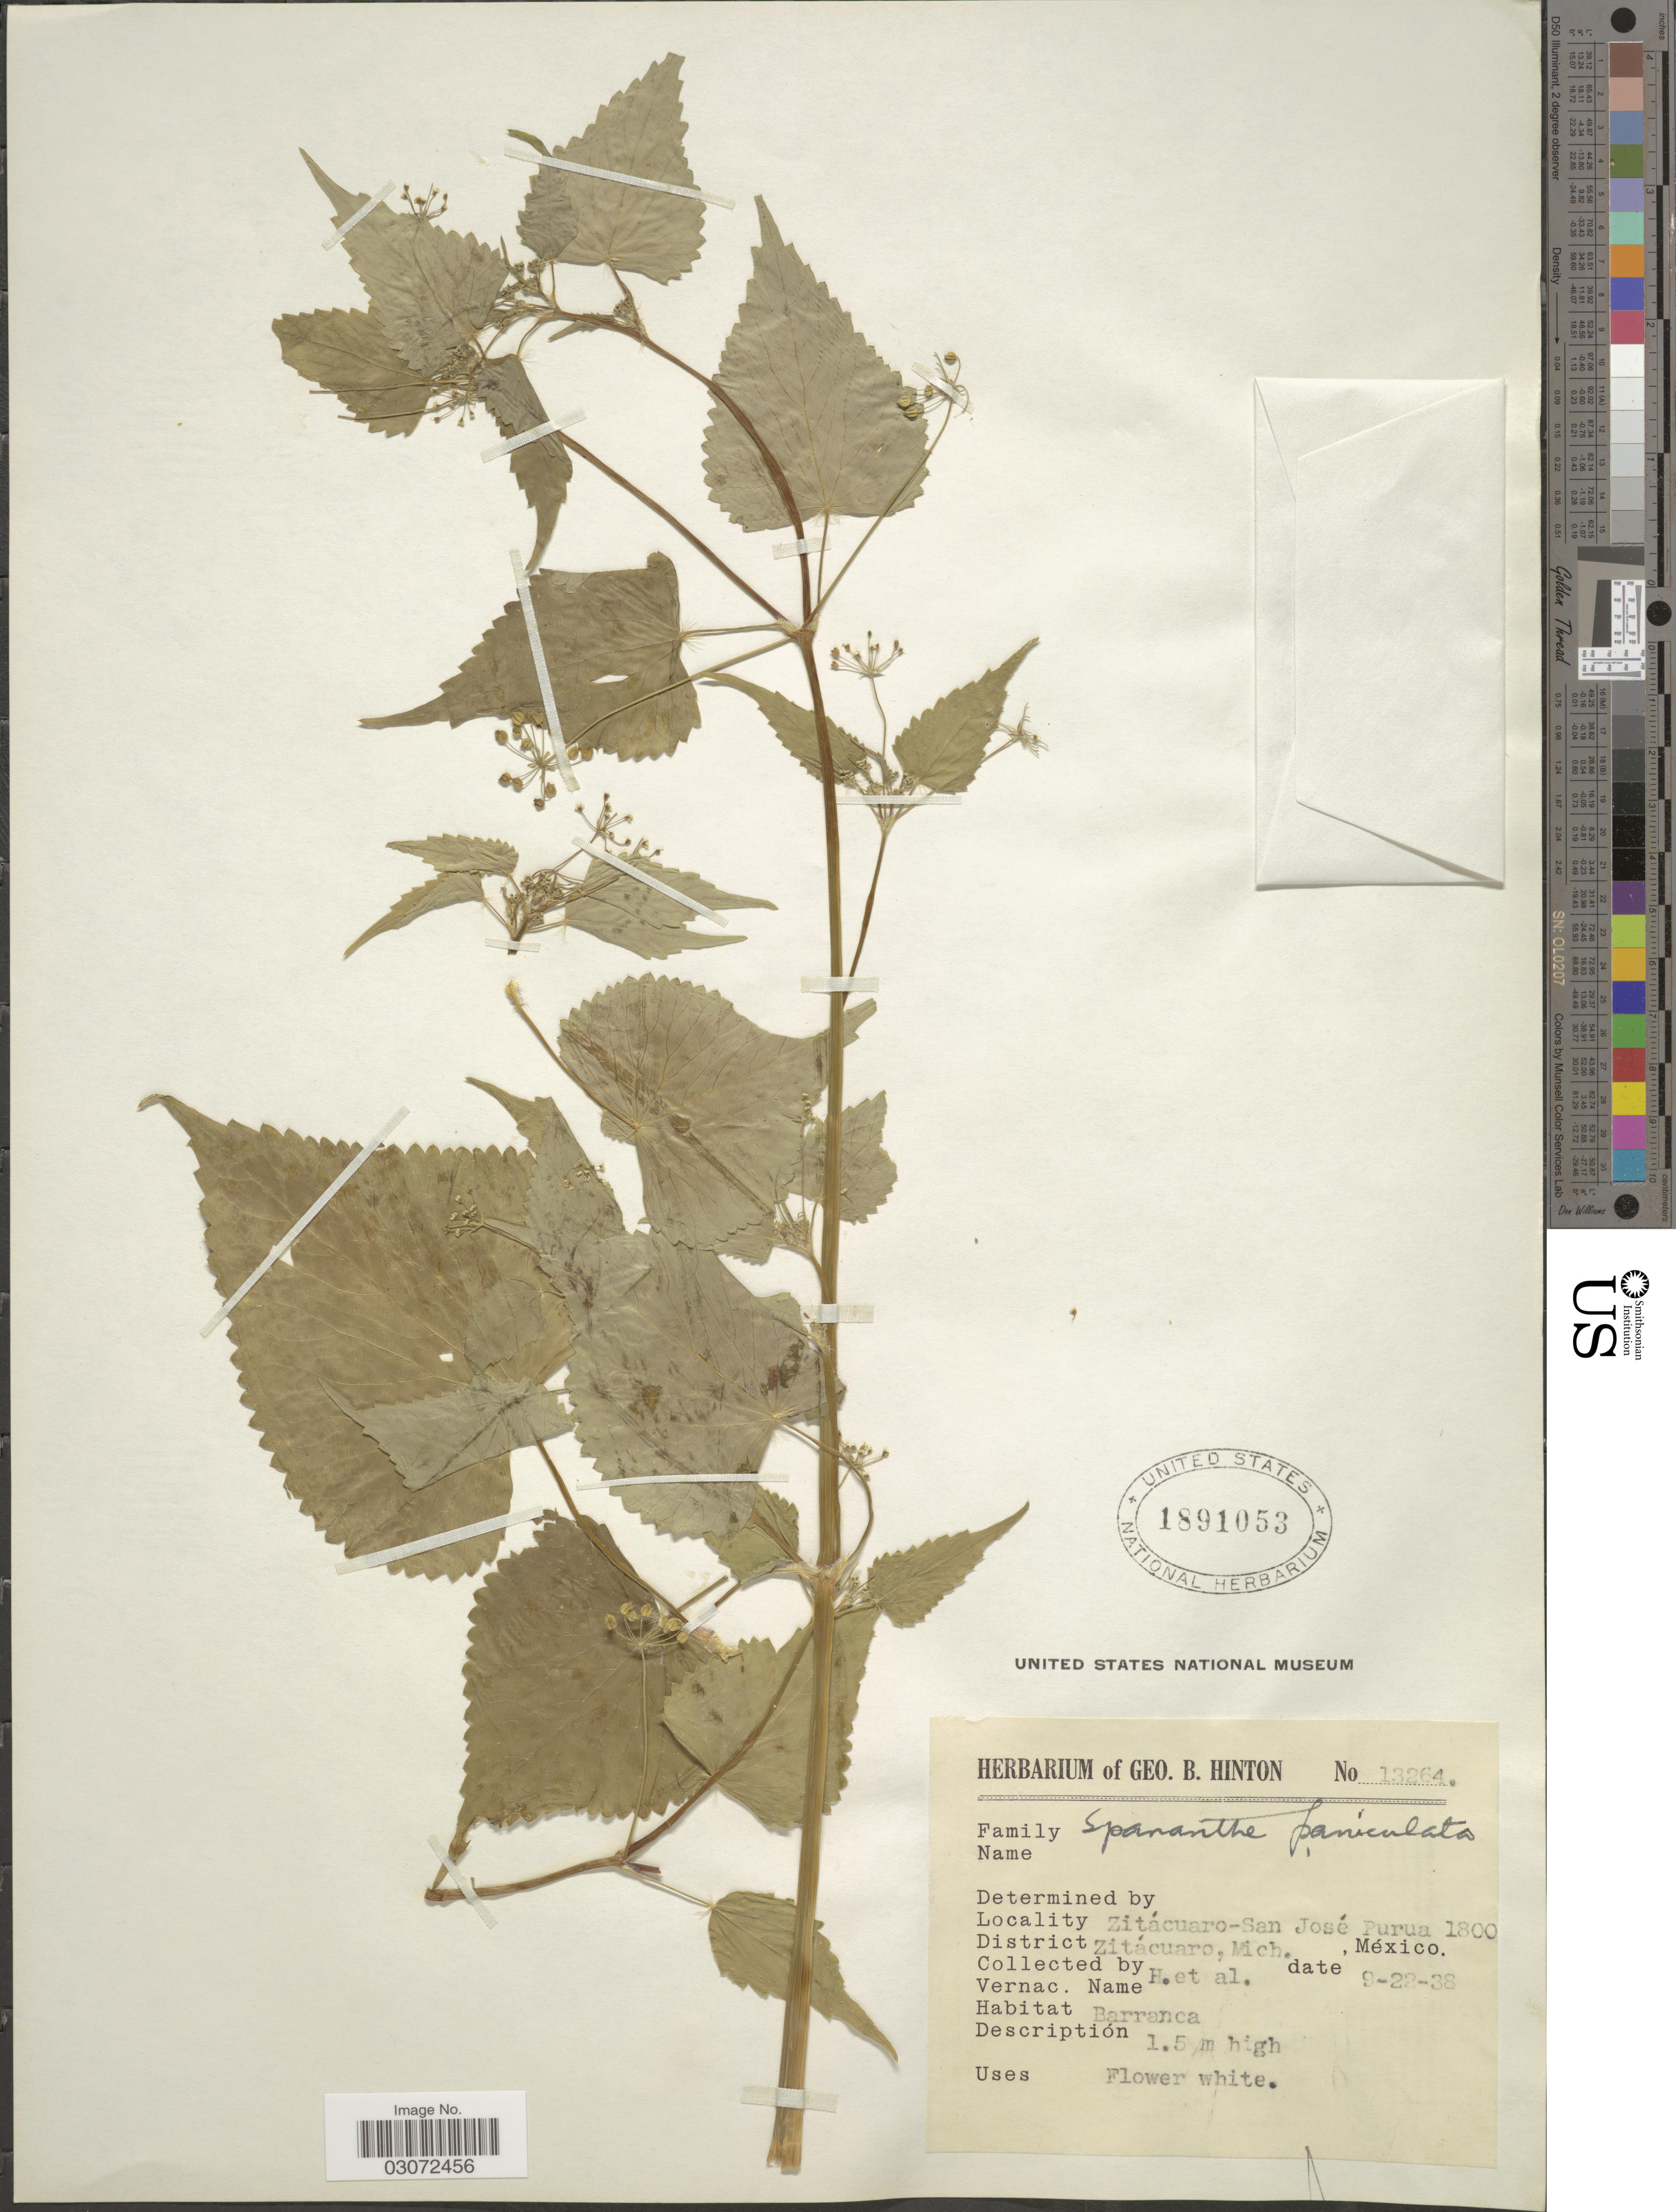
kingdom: Plantae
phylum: Tracheophyta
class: Magnoliopsida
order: Apiales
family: Apiaceae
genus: Spananthe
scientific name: Spananthe paniculata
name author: Jacq.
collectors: G. B. Hinton & et al.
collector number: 13264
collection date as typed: Transcribed d/m/y: 22/9/38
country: Mexico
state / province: Michoacán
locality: Zitácuaro - San José Purua, District Zitácuaro.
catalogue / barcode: US 1891053